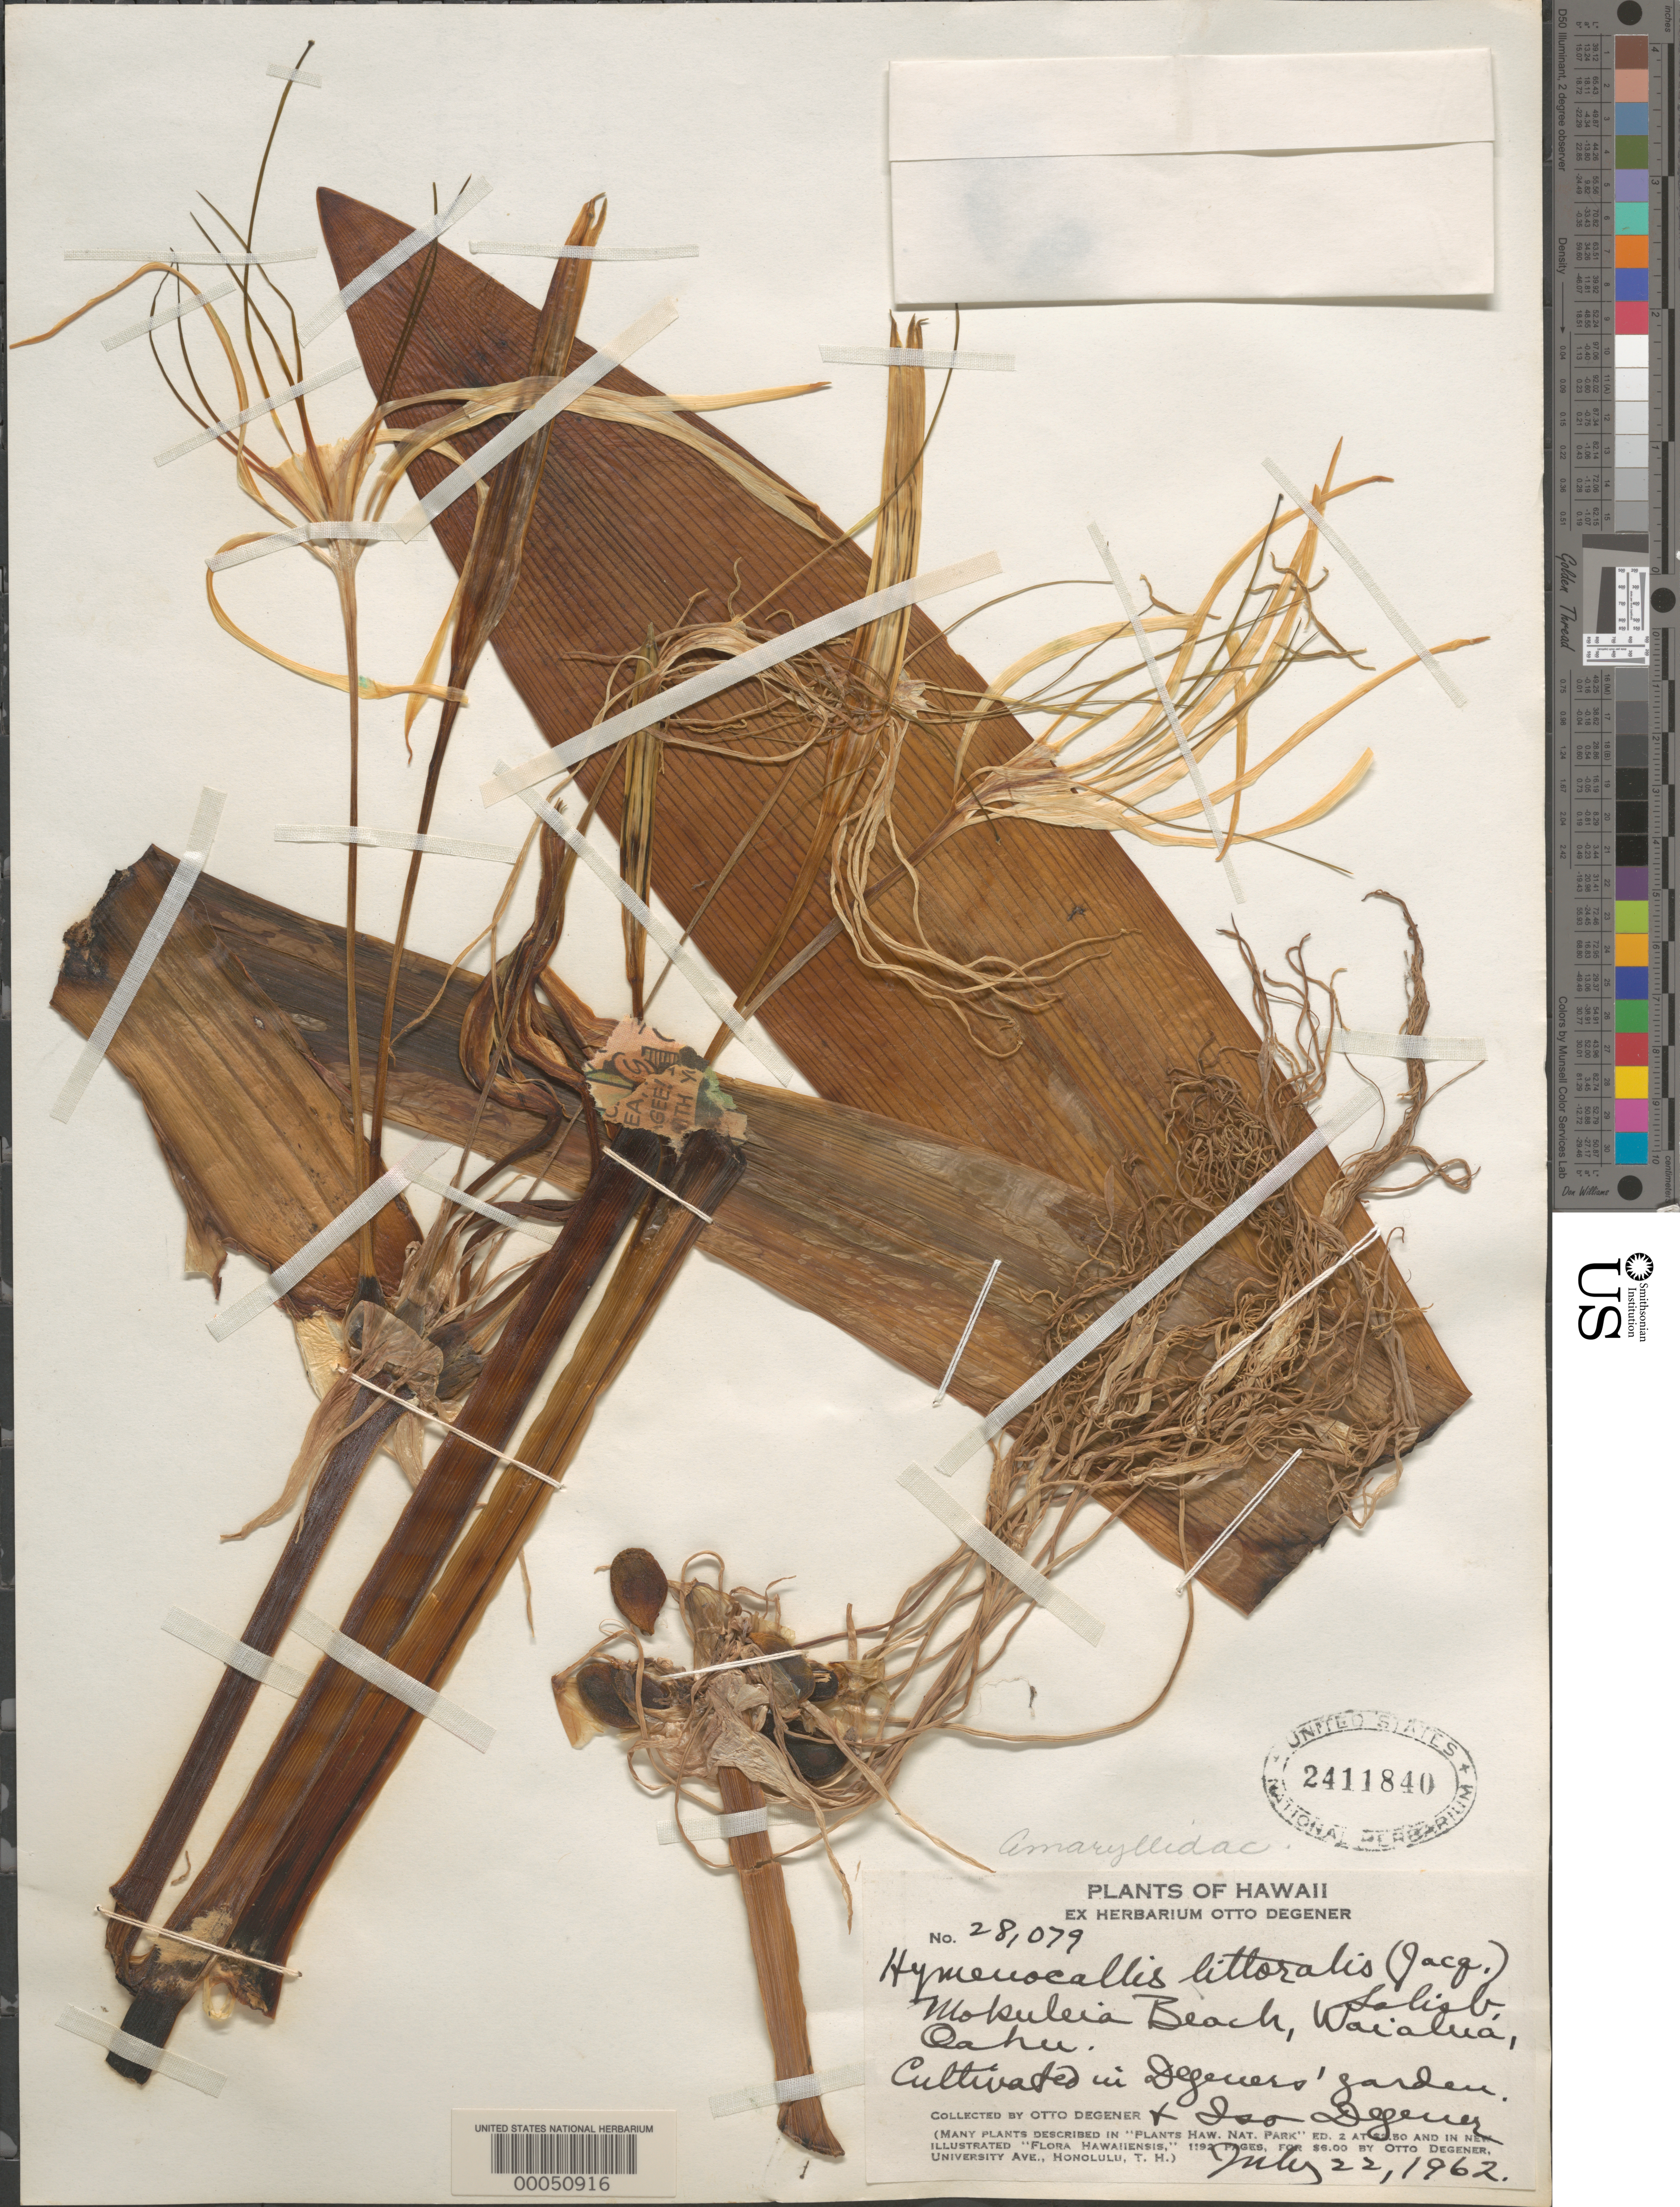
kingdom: Plantae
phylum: Tracheophyta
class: Liliopsida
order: Asparagales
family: Amaryllidaceae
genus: Hymenocallis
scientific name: Hymenocallis littoralis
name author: (Jacq.) Salisb.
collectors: O. Degener & I. Degener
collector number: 28079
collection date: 1962-07-22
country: United States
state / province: Hawaii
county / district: Honolulu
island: Oahu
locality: Mokuleia Beach, Waialua, Oahu. In Degener's Garden.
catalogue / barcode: US 2411840